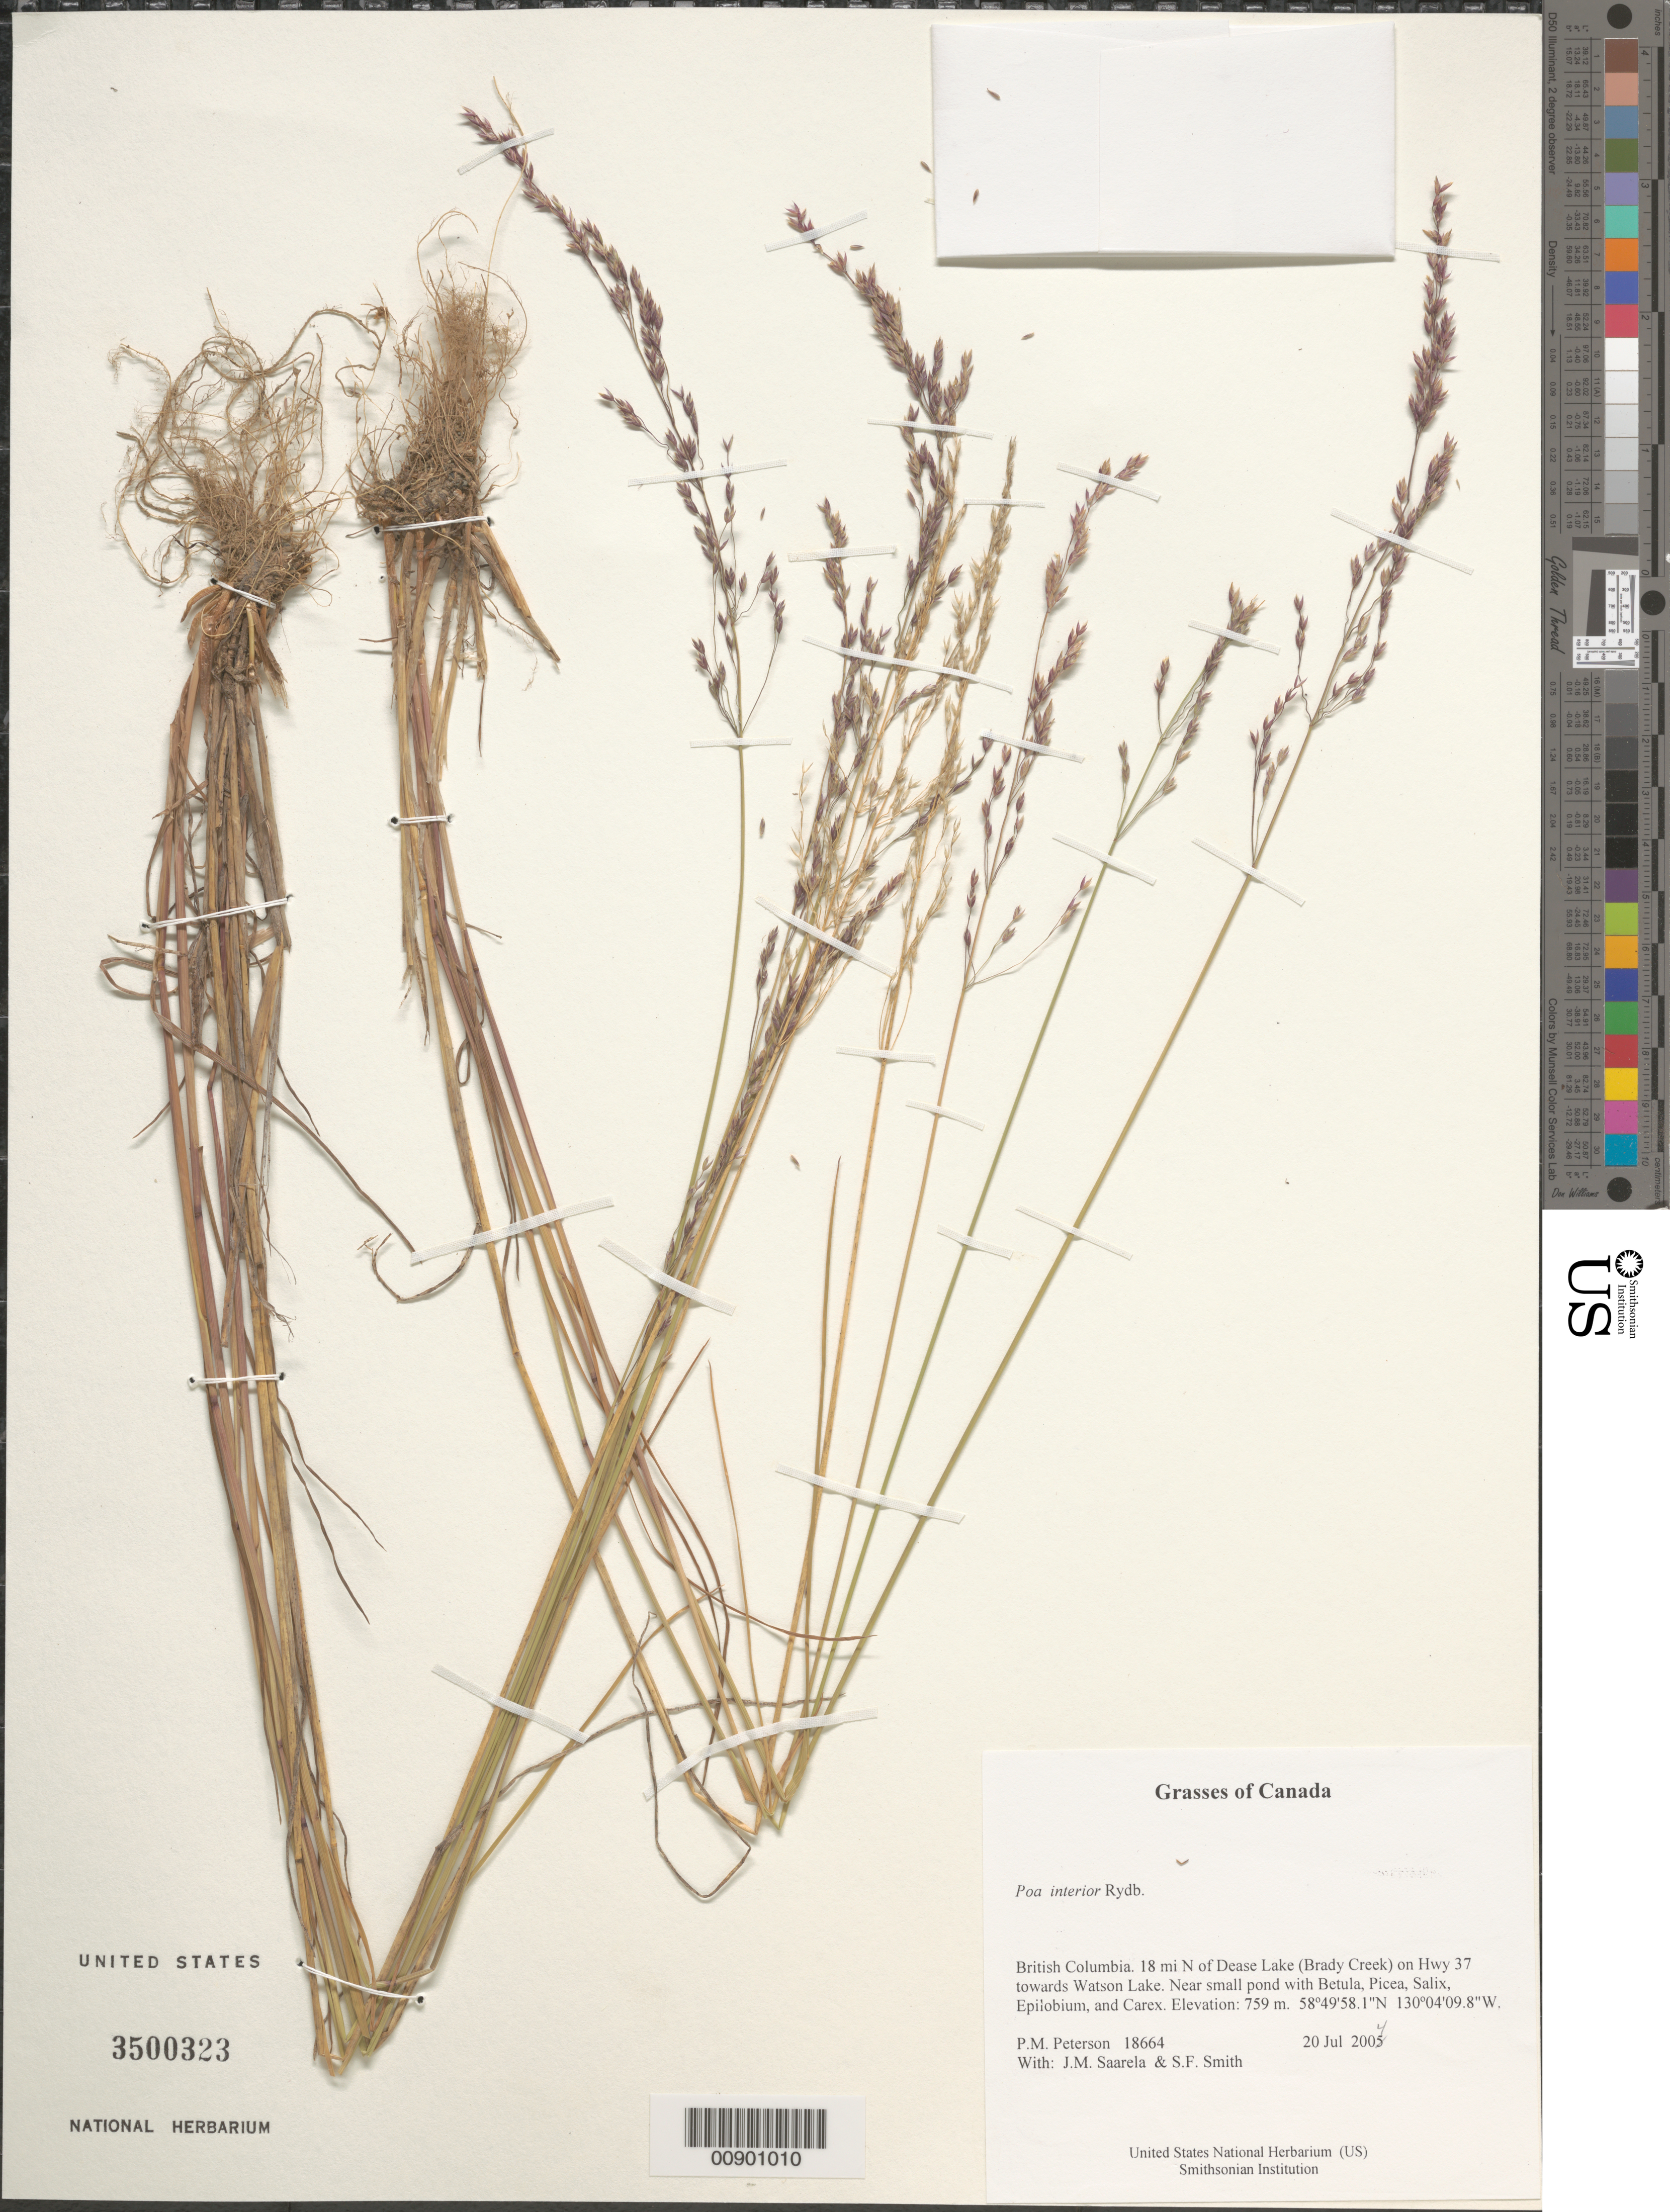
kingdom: Plantae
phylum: Tracheophyta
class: Liliopsida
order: Poales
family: Poaceae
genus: Poa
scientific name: Poa interior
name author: Rydb.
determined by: Soreng, Robert J., Research Associate (BOT), Smithsonian Institution - National Museum of Natural History (UNITED STATES)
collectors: P. M. Peterson, J. Saarela & S.F. Smith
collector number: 18664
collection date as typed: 20 Jul 2004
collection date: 2004-07-20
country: Canada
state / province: British Columbia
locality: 18 mi N of Dease Lake (Brady Creek) on Hwy 37 towards Watson Lake. Near small pond with Betula, Picea, Salix, Epilobium, and Carex.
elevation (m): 759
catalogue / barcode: US 3500323